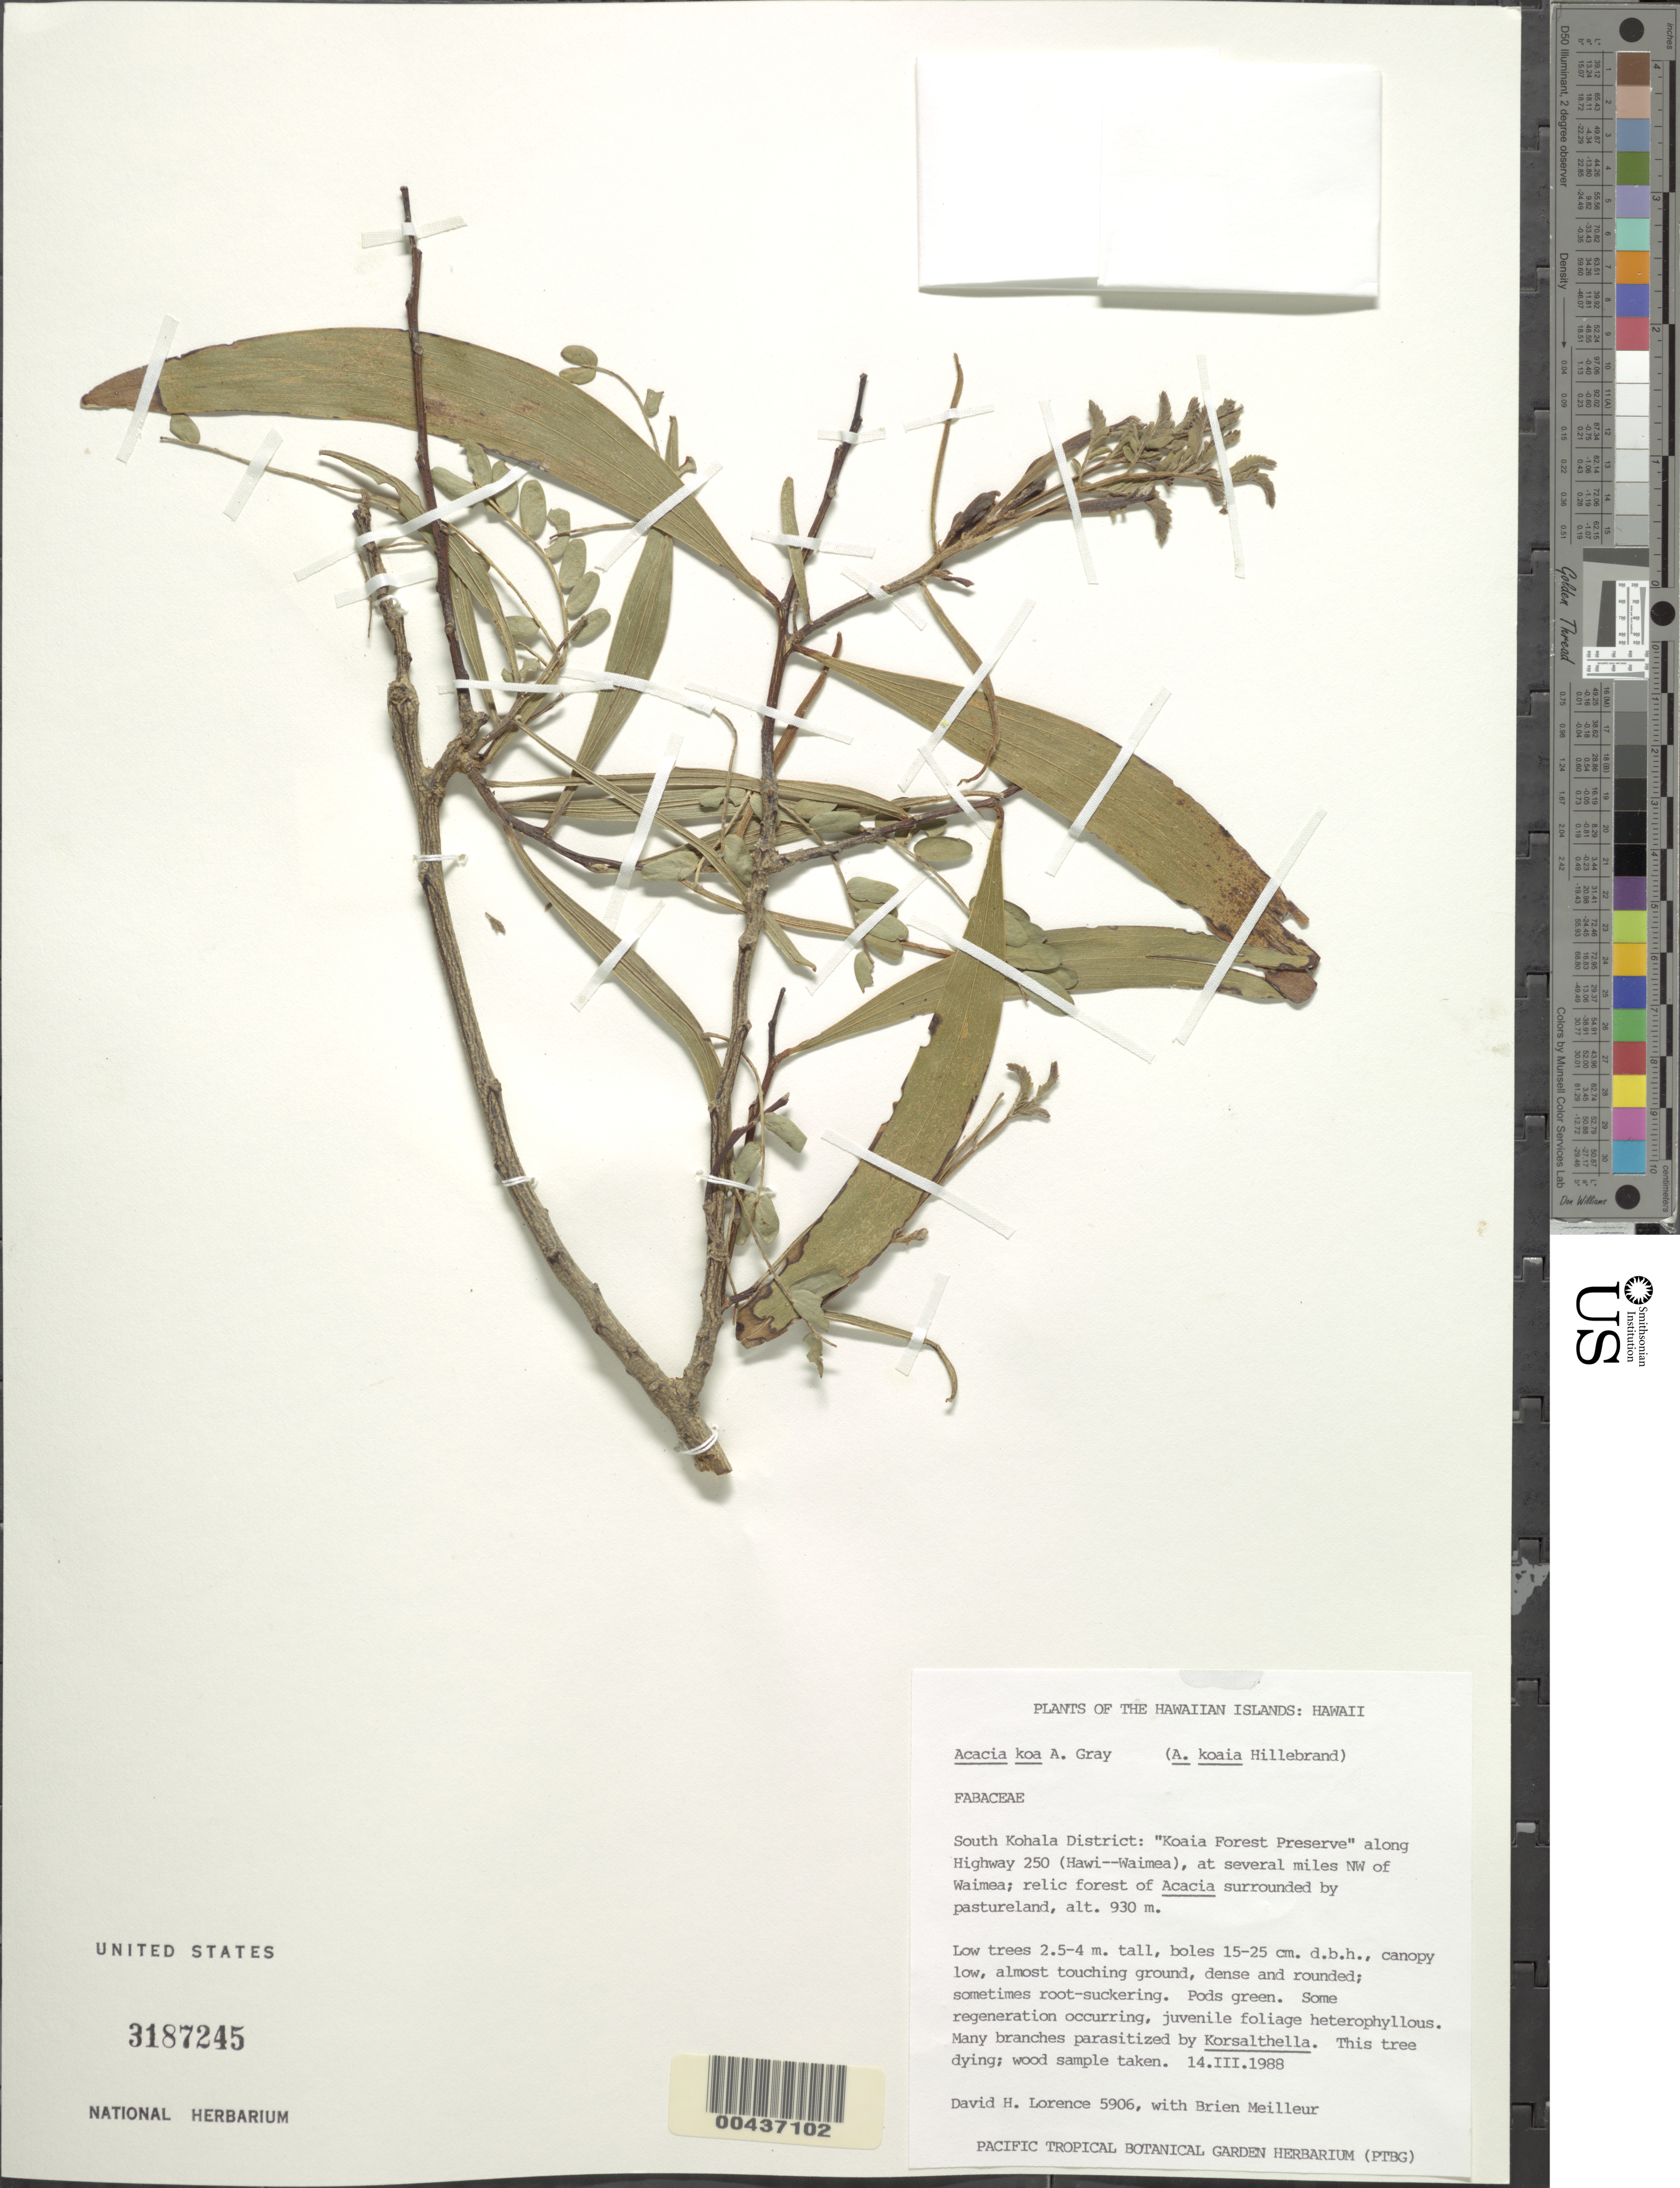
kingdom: Plantae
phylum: Tracheophyta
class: Magnoliopsida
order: Fabales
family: Fabaceae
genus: Acacia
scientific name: Acacia koa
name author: A. Gray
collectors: D. Lorence & R. Meilleur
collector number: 5906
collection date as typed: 14 Mar 1988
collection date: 1988-03-14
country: United States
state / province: Hawaii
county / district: Hawaii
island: Hawaii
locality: Hawaii, South Kohala District: Koaia Forest Preserve along Highway 250 (Hawi--Waimea), at several miles NW of Waimea.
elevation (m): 930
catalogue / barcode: US 3187245